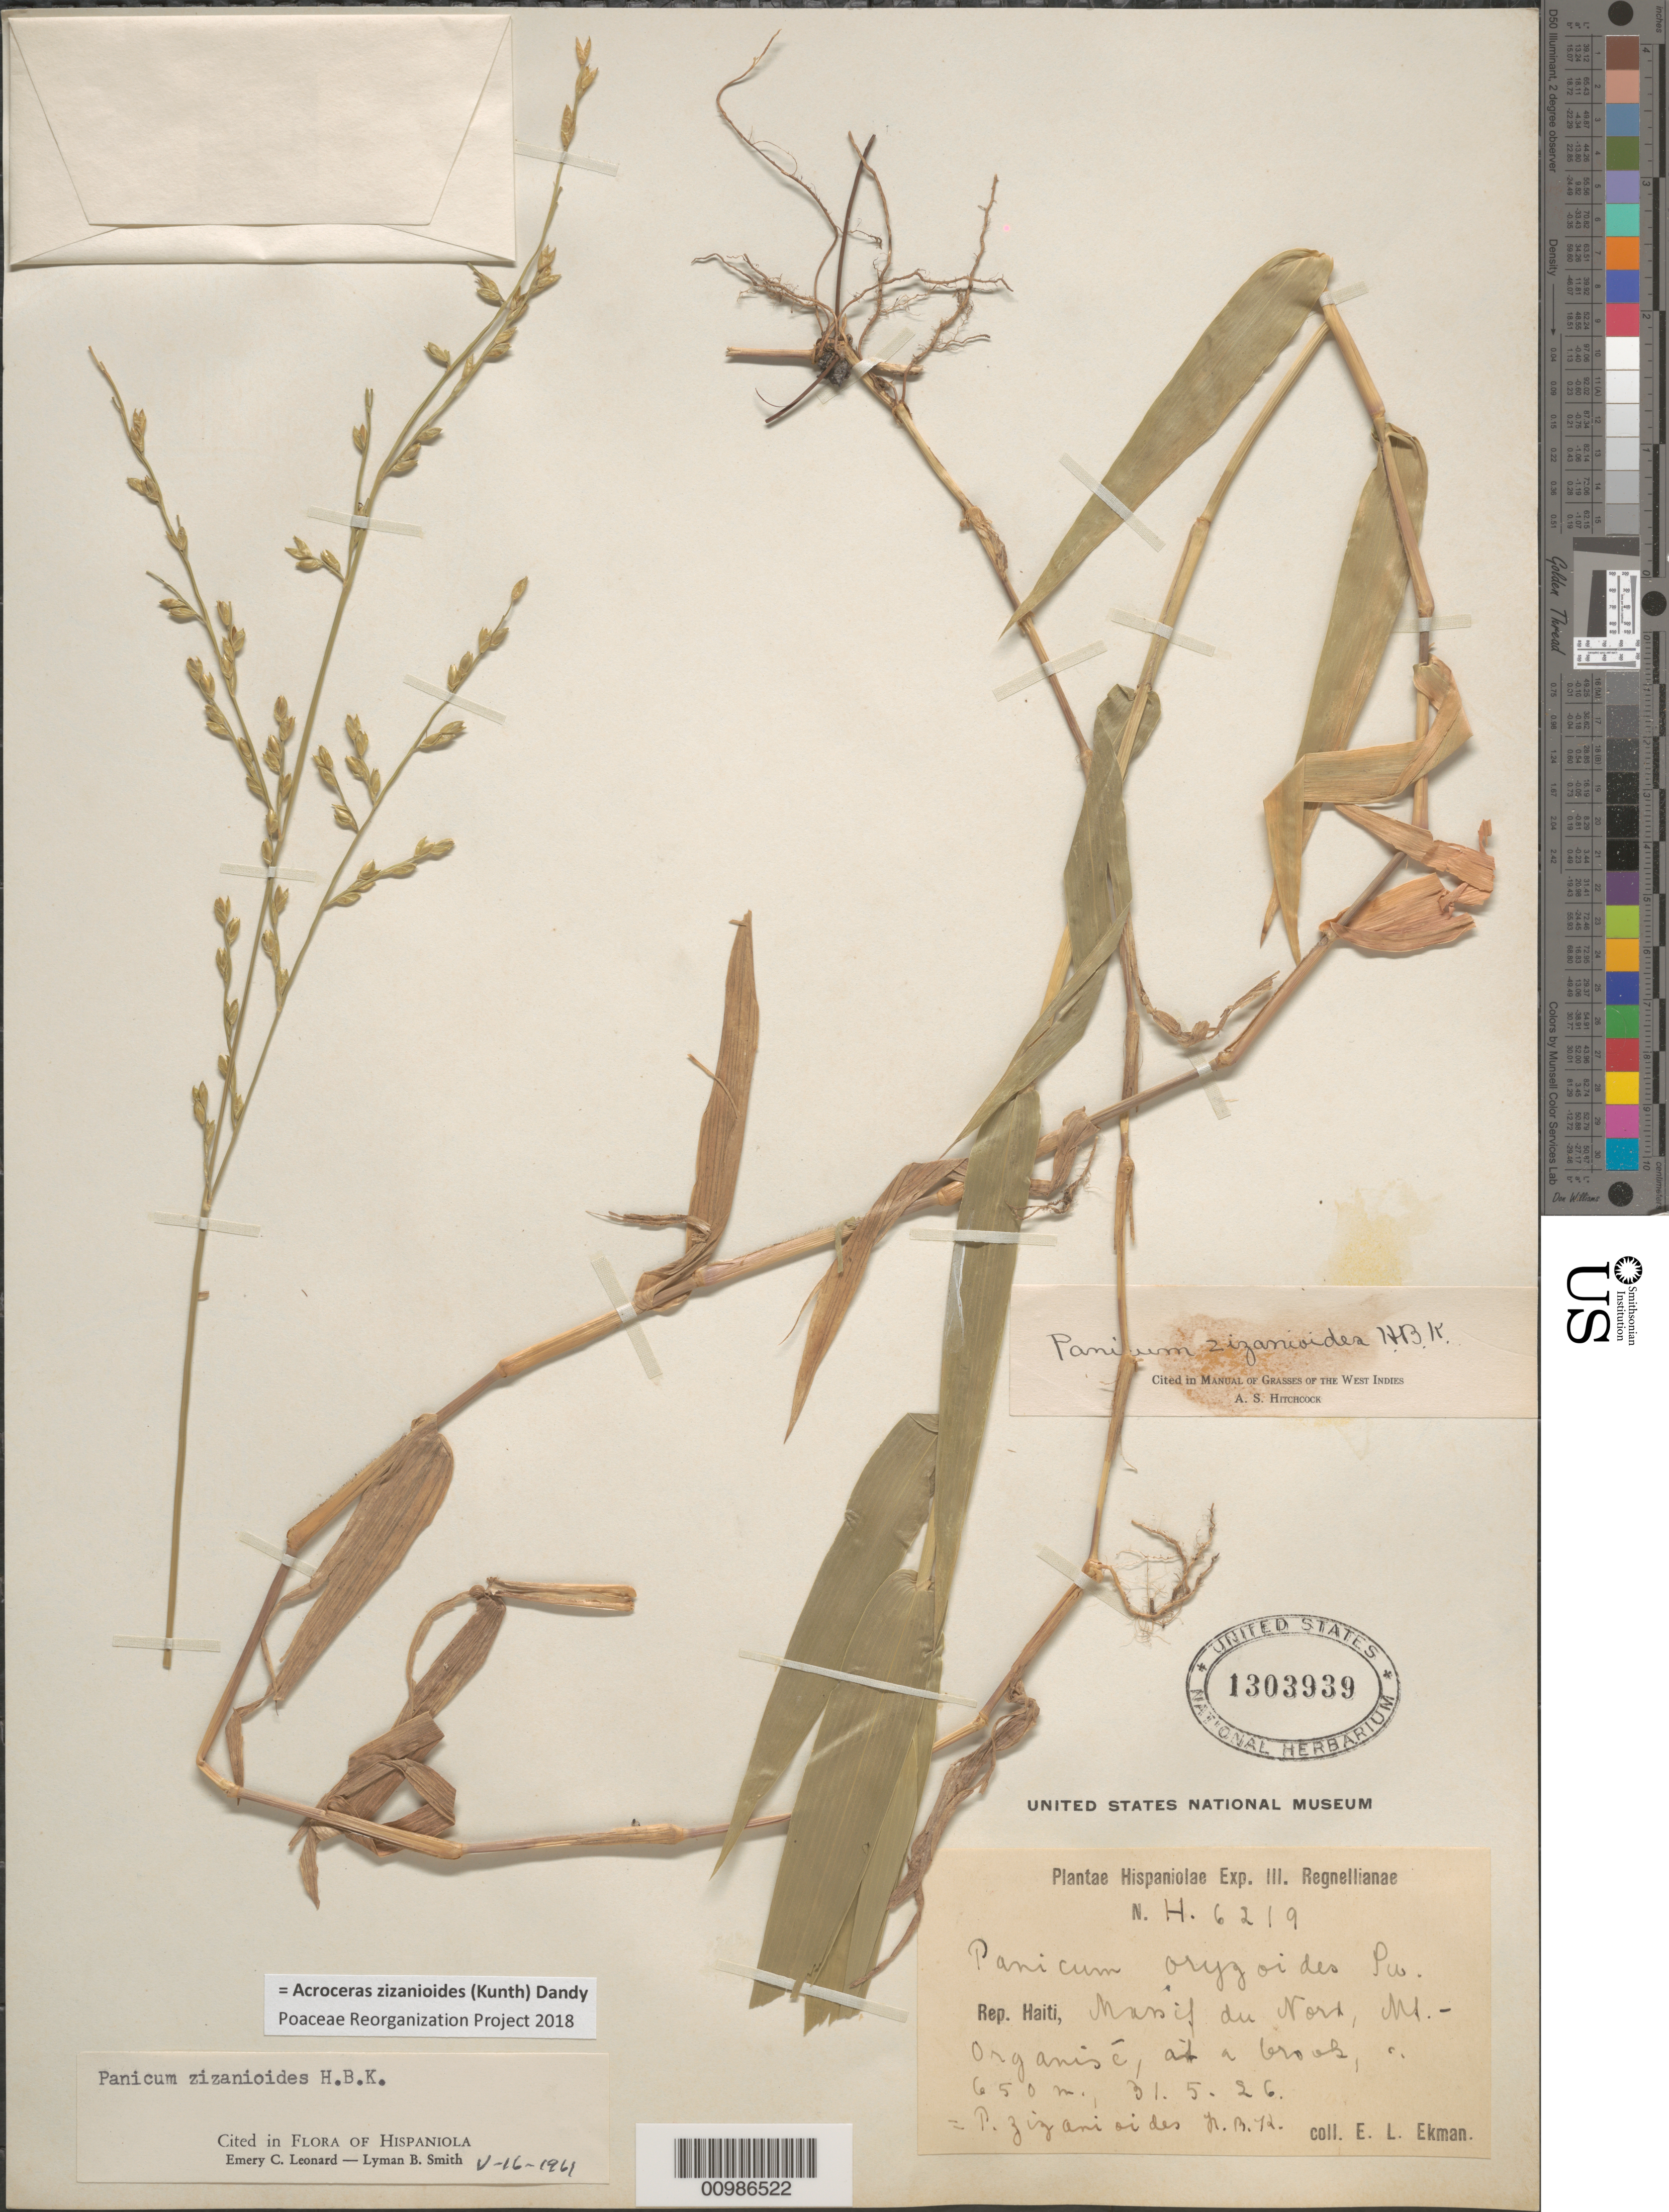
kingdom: Plantae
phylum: Tracheophyta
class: Liliopsida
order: Poales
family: Poaceae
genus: Acroceras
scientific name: Acroceras zizanioides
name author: (Kunth) Dandy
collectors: E. L. Ekman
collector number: H 6219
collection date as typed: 31 May 1926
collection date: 1926-05-31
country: Haiti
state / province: Nord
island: Hispaniola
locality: Mont Organise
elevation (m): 650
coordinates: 0 N, 0 E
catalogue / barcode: US 1303939